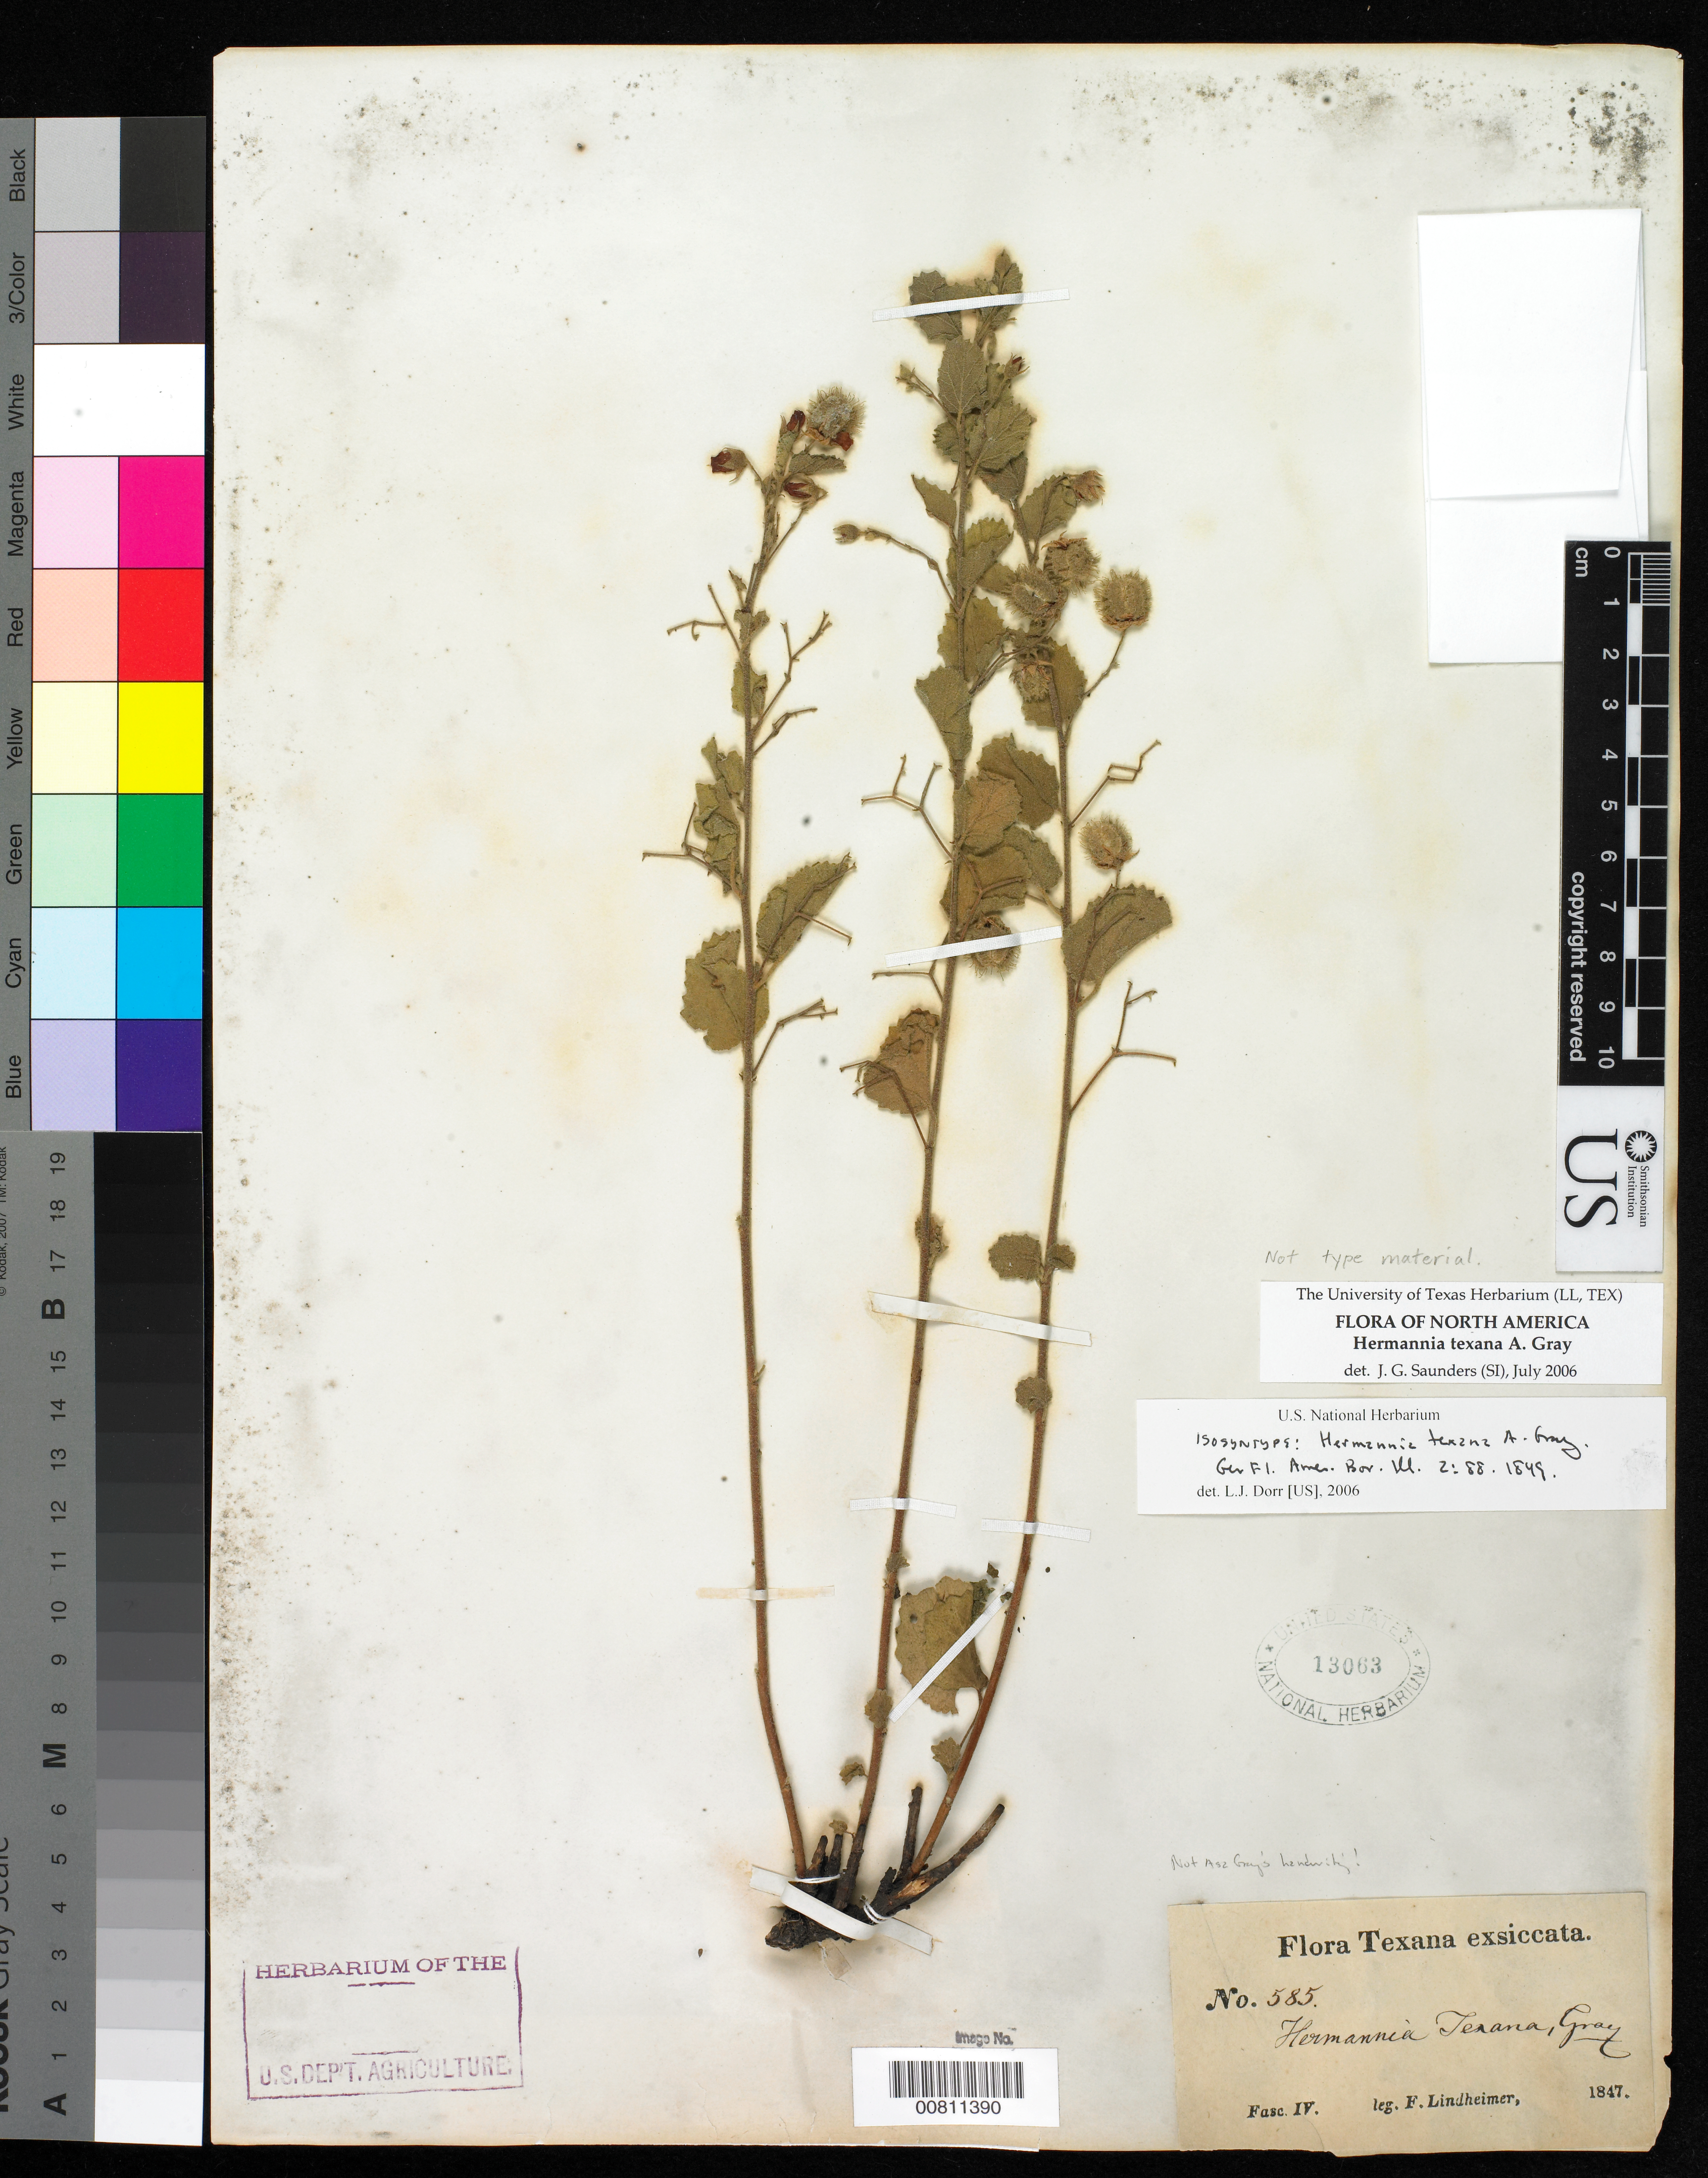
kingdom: Plantae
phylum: Tracheophyta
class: Magnoliopsida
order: Malvales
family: Malvaceae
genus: Hermannia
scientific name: Hermannia texana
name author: A. Gray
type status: Possible Isosyntype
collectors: F. J. Lindheimer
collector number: IV 585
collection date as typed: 1847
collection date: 1847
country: United States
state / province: Texas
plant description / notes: Annotated as isosyntype by L.J. Dorr (2006), "not type material" by J.G. Saunders (2006),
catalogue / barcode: US 13063